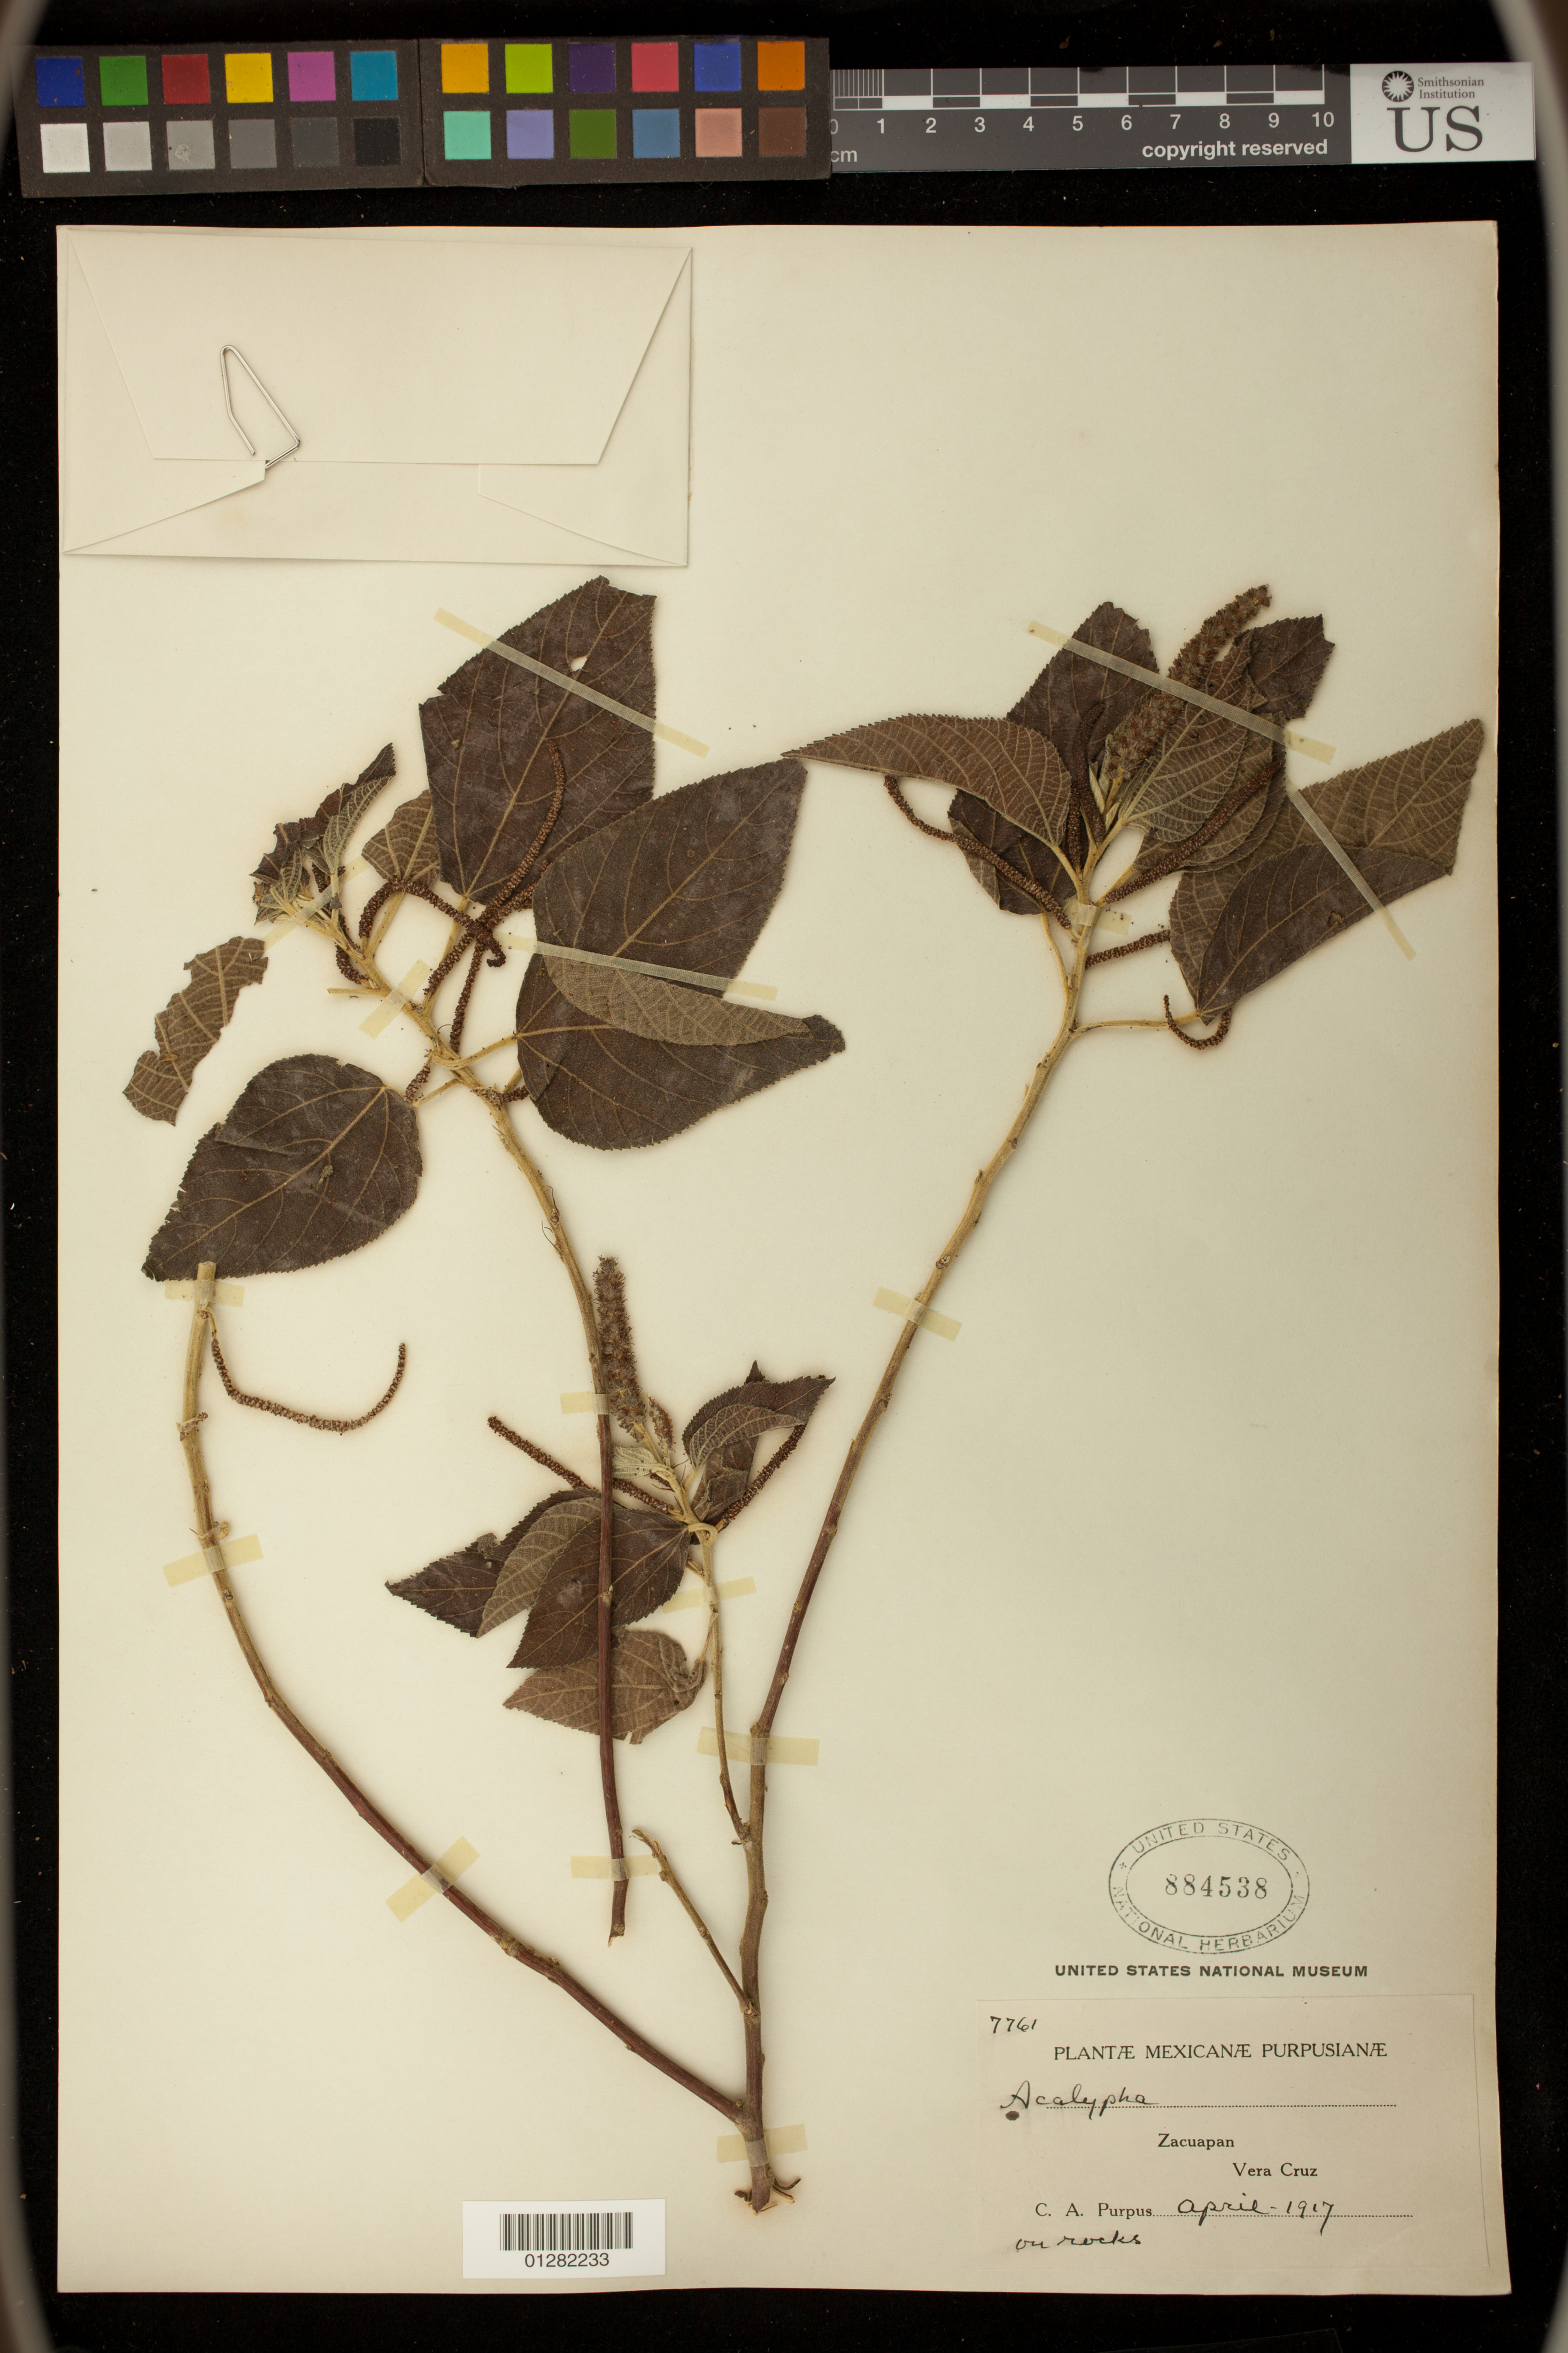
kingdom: Plantae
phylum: Tracheophyta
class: Magnoliopsida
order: Malpighiales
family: Euphorbiaceae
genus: Acalypha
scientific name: Acalypha macrostachyoides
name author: Müll. Arg.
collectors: C. A. Purpus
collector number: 7761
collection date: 1917-04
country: Mexico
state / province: Veracruz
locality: Zacuapan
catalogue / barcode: US 884538